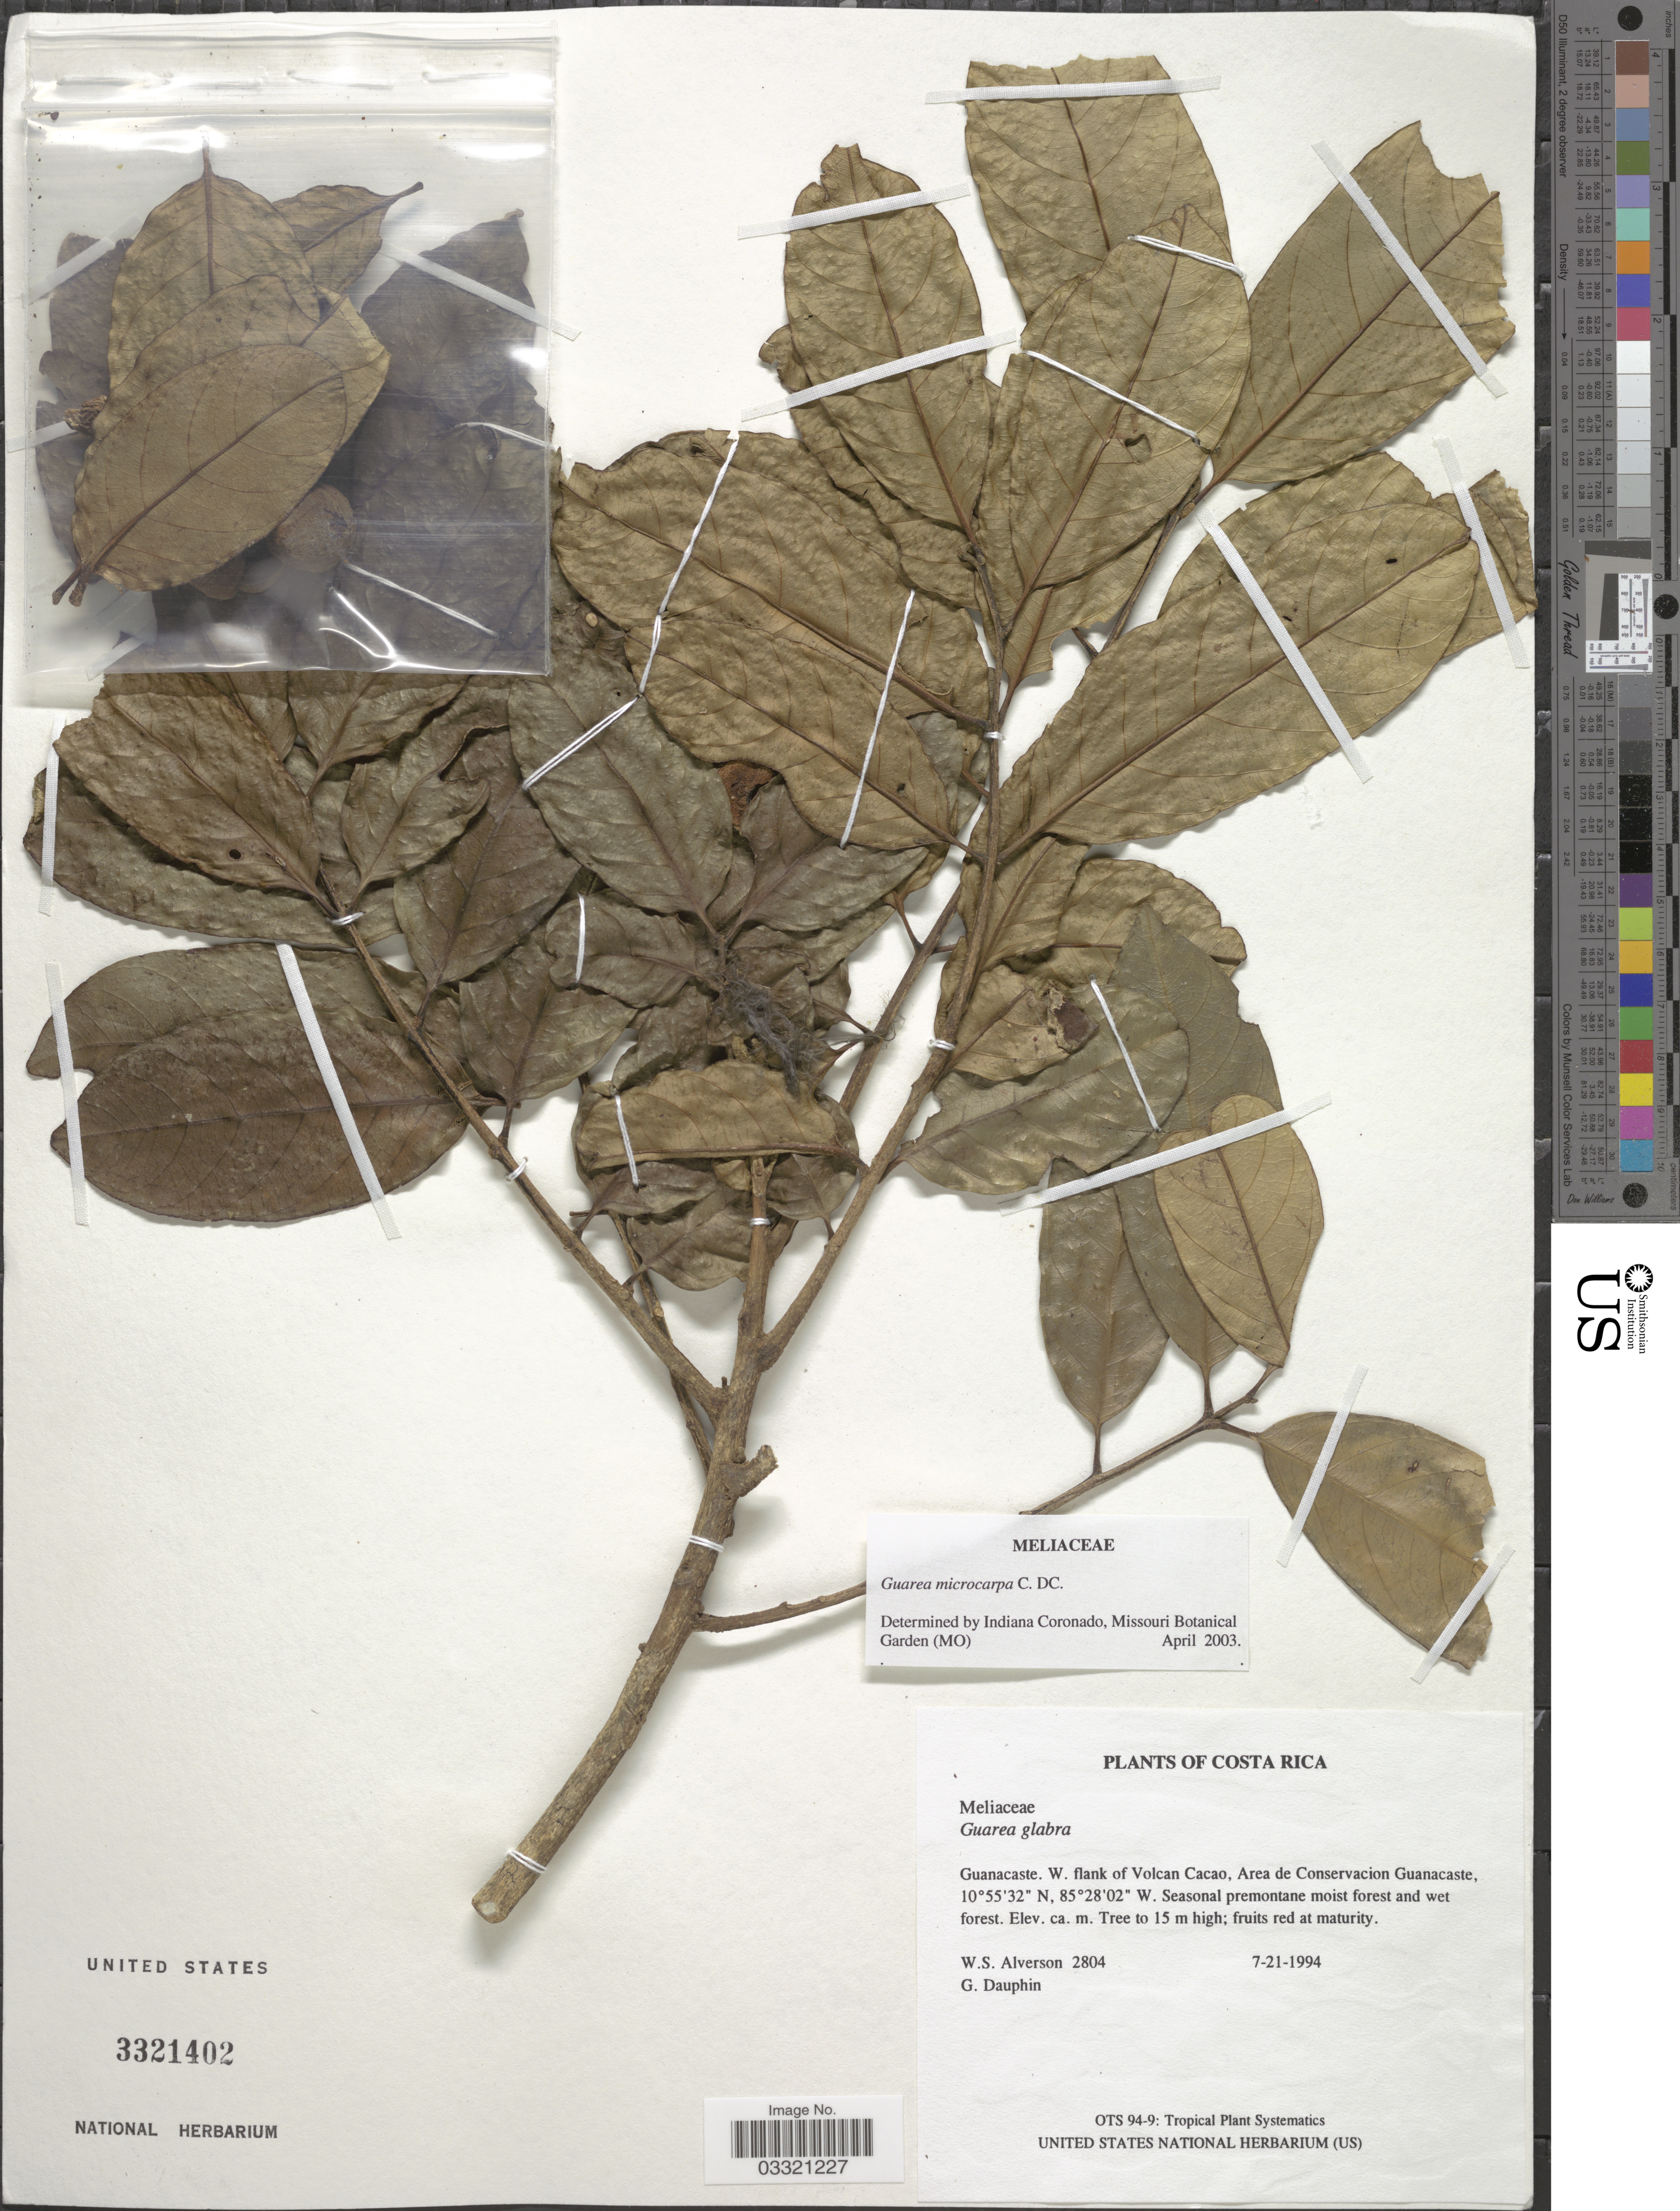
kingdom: Plantae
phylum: Tracheophyta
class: Magnoliopsida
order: Sapindales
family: Meliaceae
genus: Guarea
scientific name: Guarea glabra subsp. microcarpa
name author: (C. DC.) T.D. Penn.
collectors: W. S. Alverson & G. Dauphin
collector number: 2804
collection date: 1991-07-21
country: Costa Rica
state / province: Guanacaste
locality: W. flank of Volcan Cacao, Area de Conservacion Guanacaste.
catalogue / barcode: US 3321402